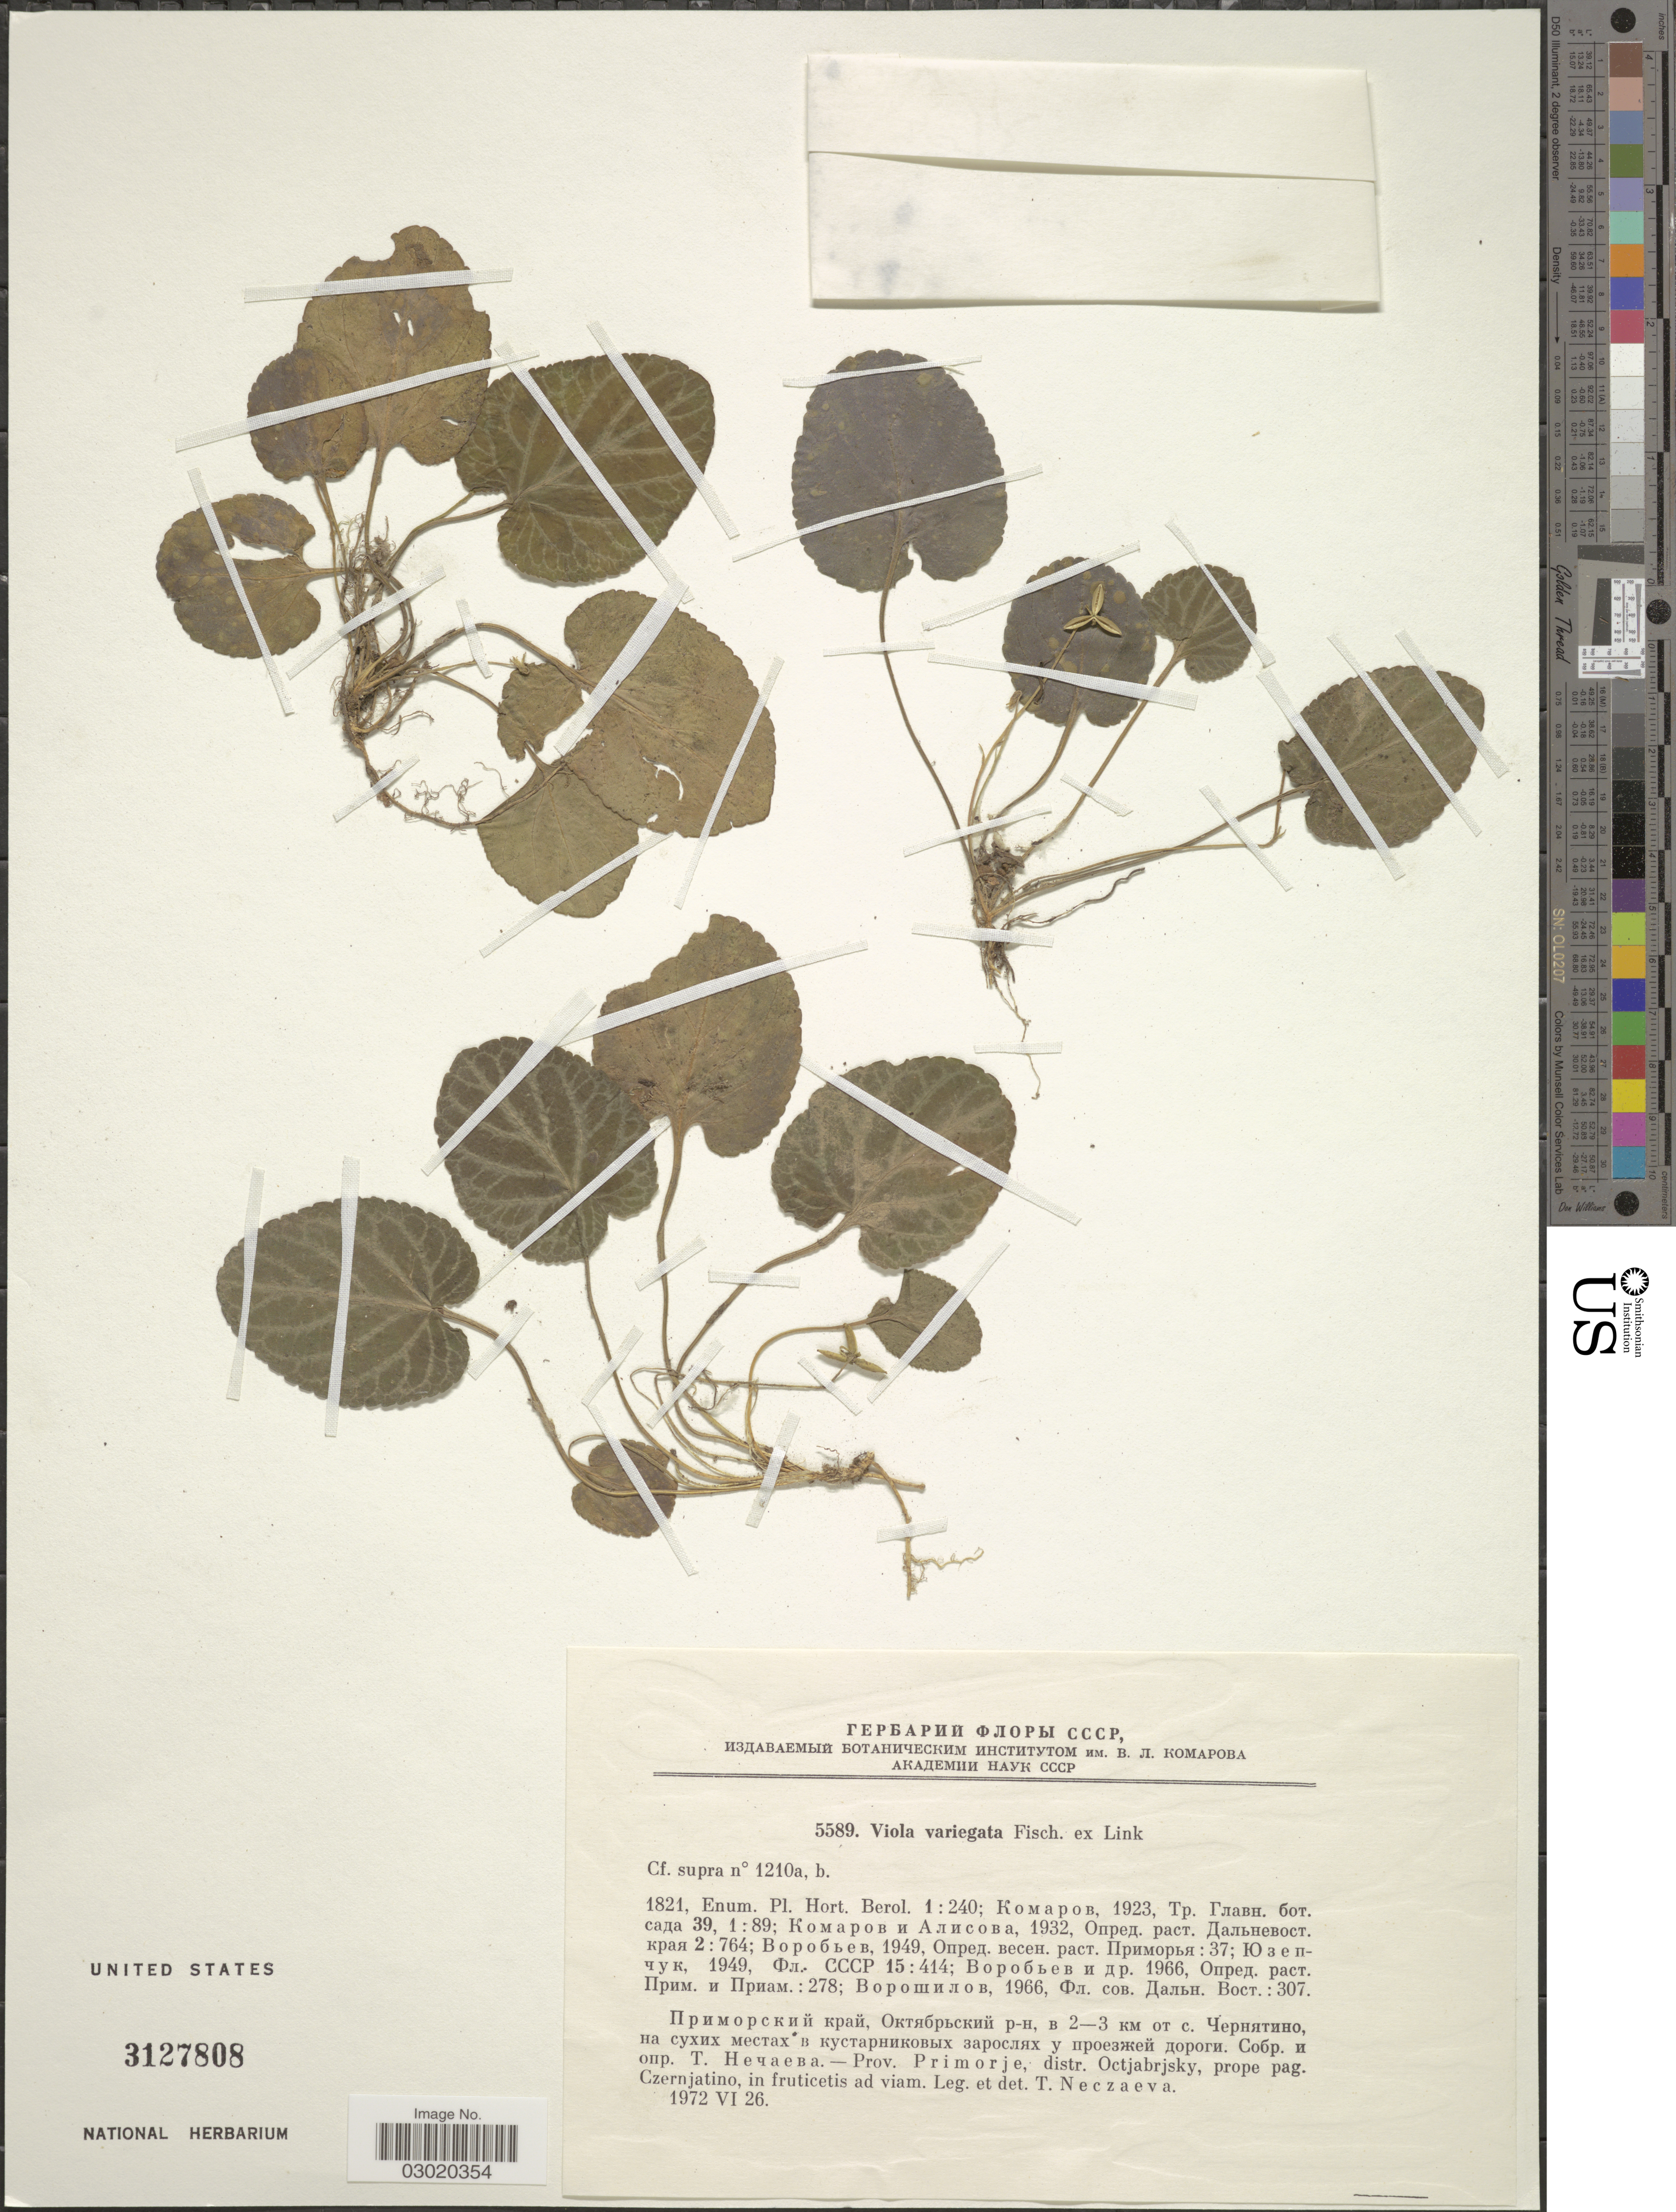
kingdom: Plantae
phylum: Tracheophyta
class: Magnoliopsida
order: Malpighiales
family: Violaceae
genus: Viola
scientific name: Viola variegata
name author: Fisch. ex Link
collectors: T. Neczaeva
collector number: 5589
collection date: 1972-06-26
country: Russian Federation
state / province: Primorsky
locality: Prov. Primorje, distr. Octjabrjsky, prope pag. Czernjatino, in fruticetis aad viam.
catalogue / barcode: US 3127808